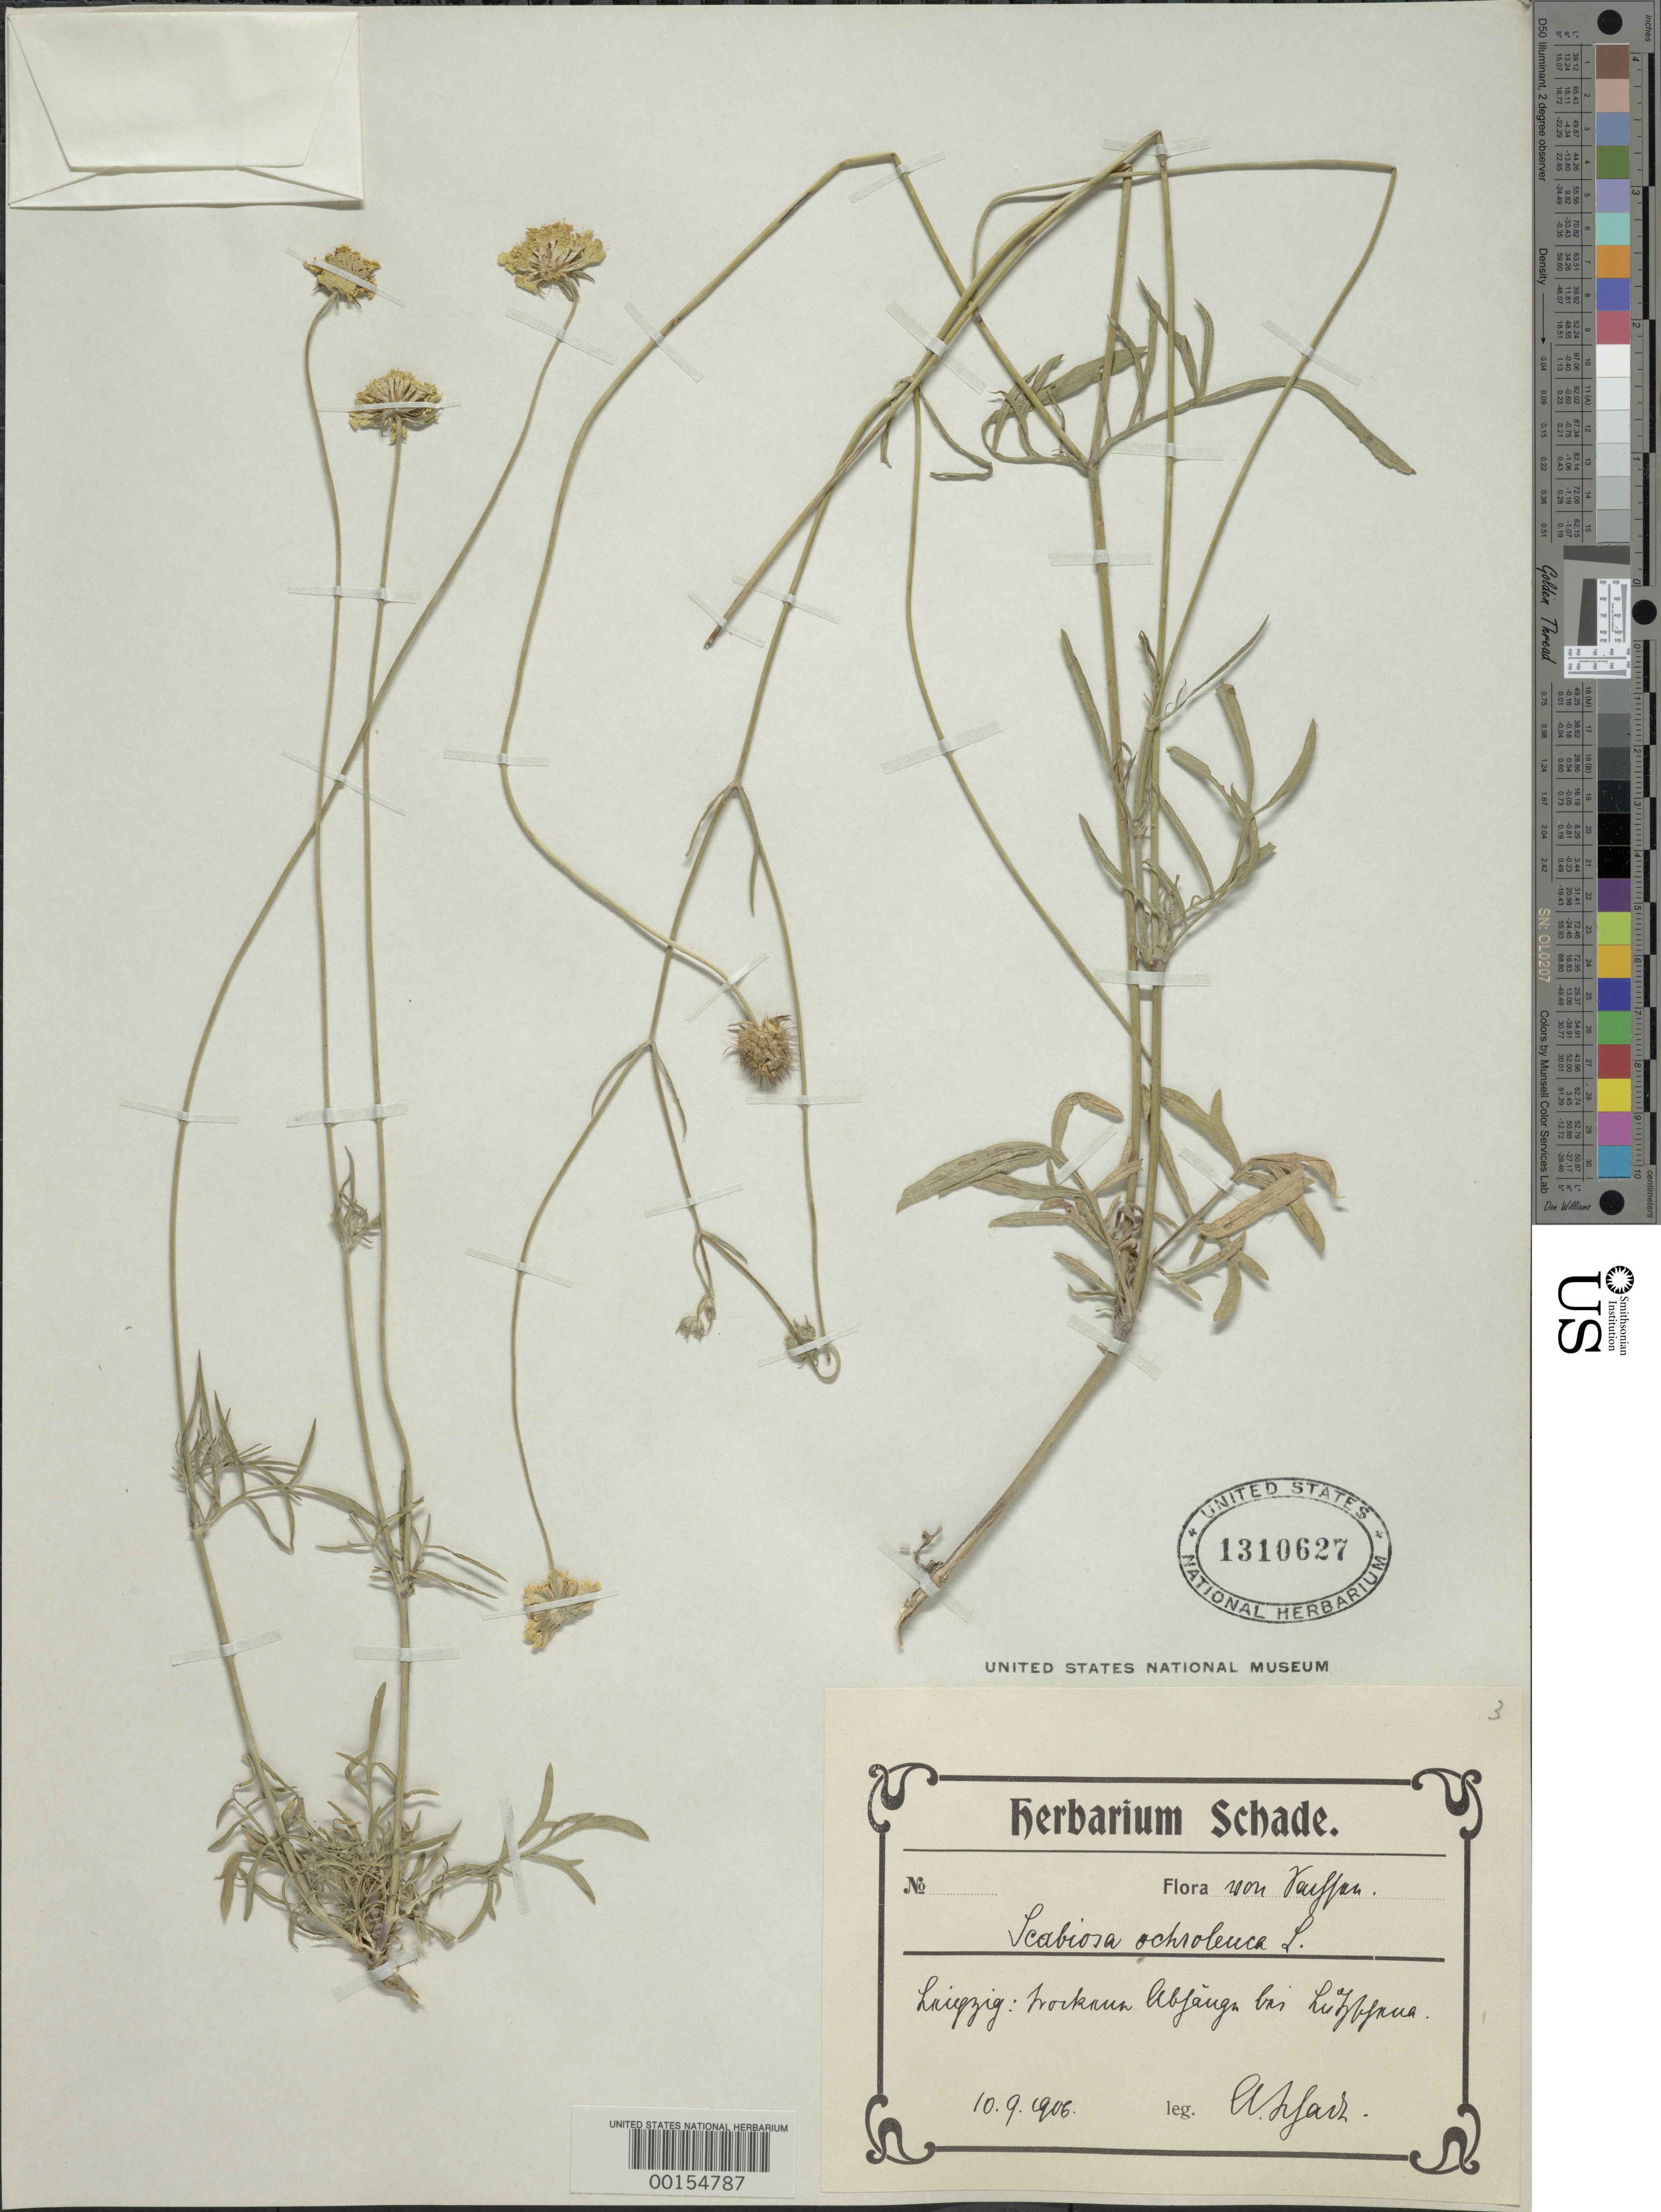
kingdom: Plantae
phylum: Tracheophyta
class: Magnoliopsida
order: Dipsacales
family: Caprifoliaceae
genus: Scabiosa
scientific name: Scabiosa ochroleuca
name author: L.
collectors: A. Schade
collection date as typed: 10 Sep 1906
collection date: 1906-09-10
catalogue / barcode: US 1310627